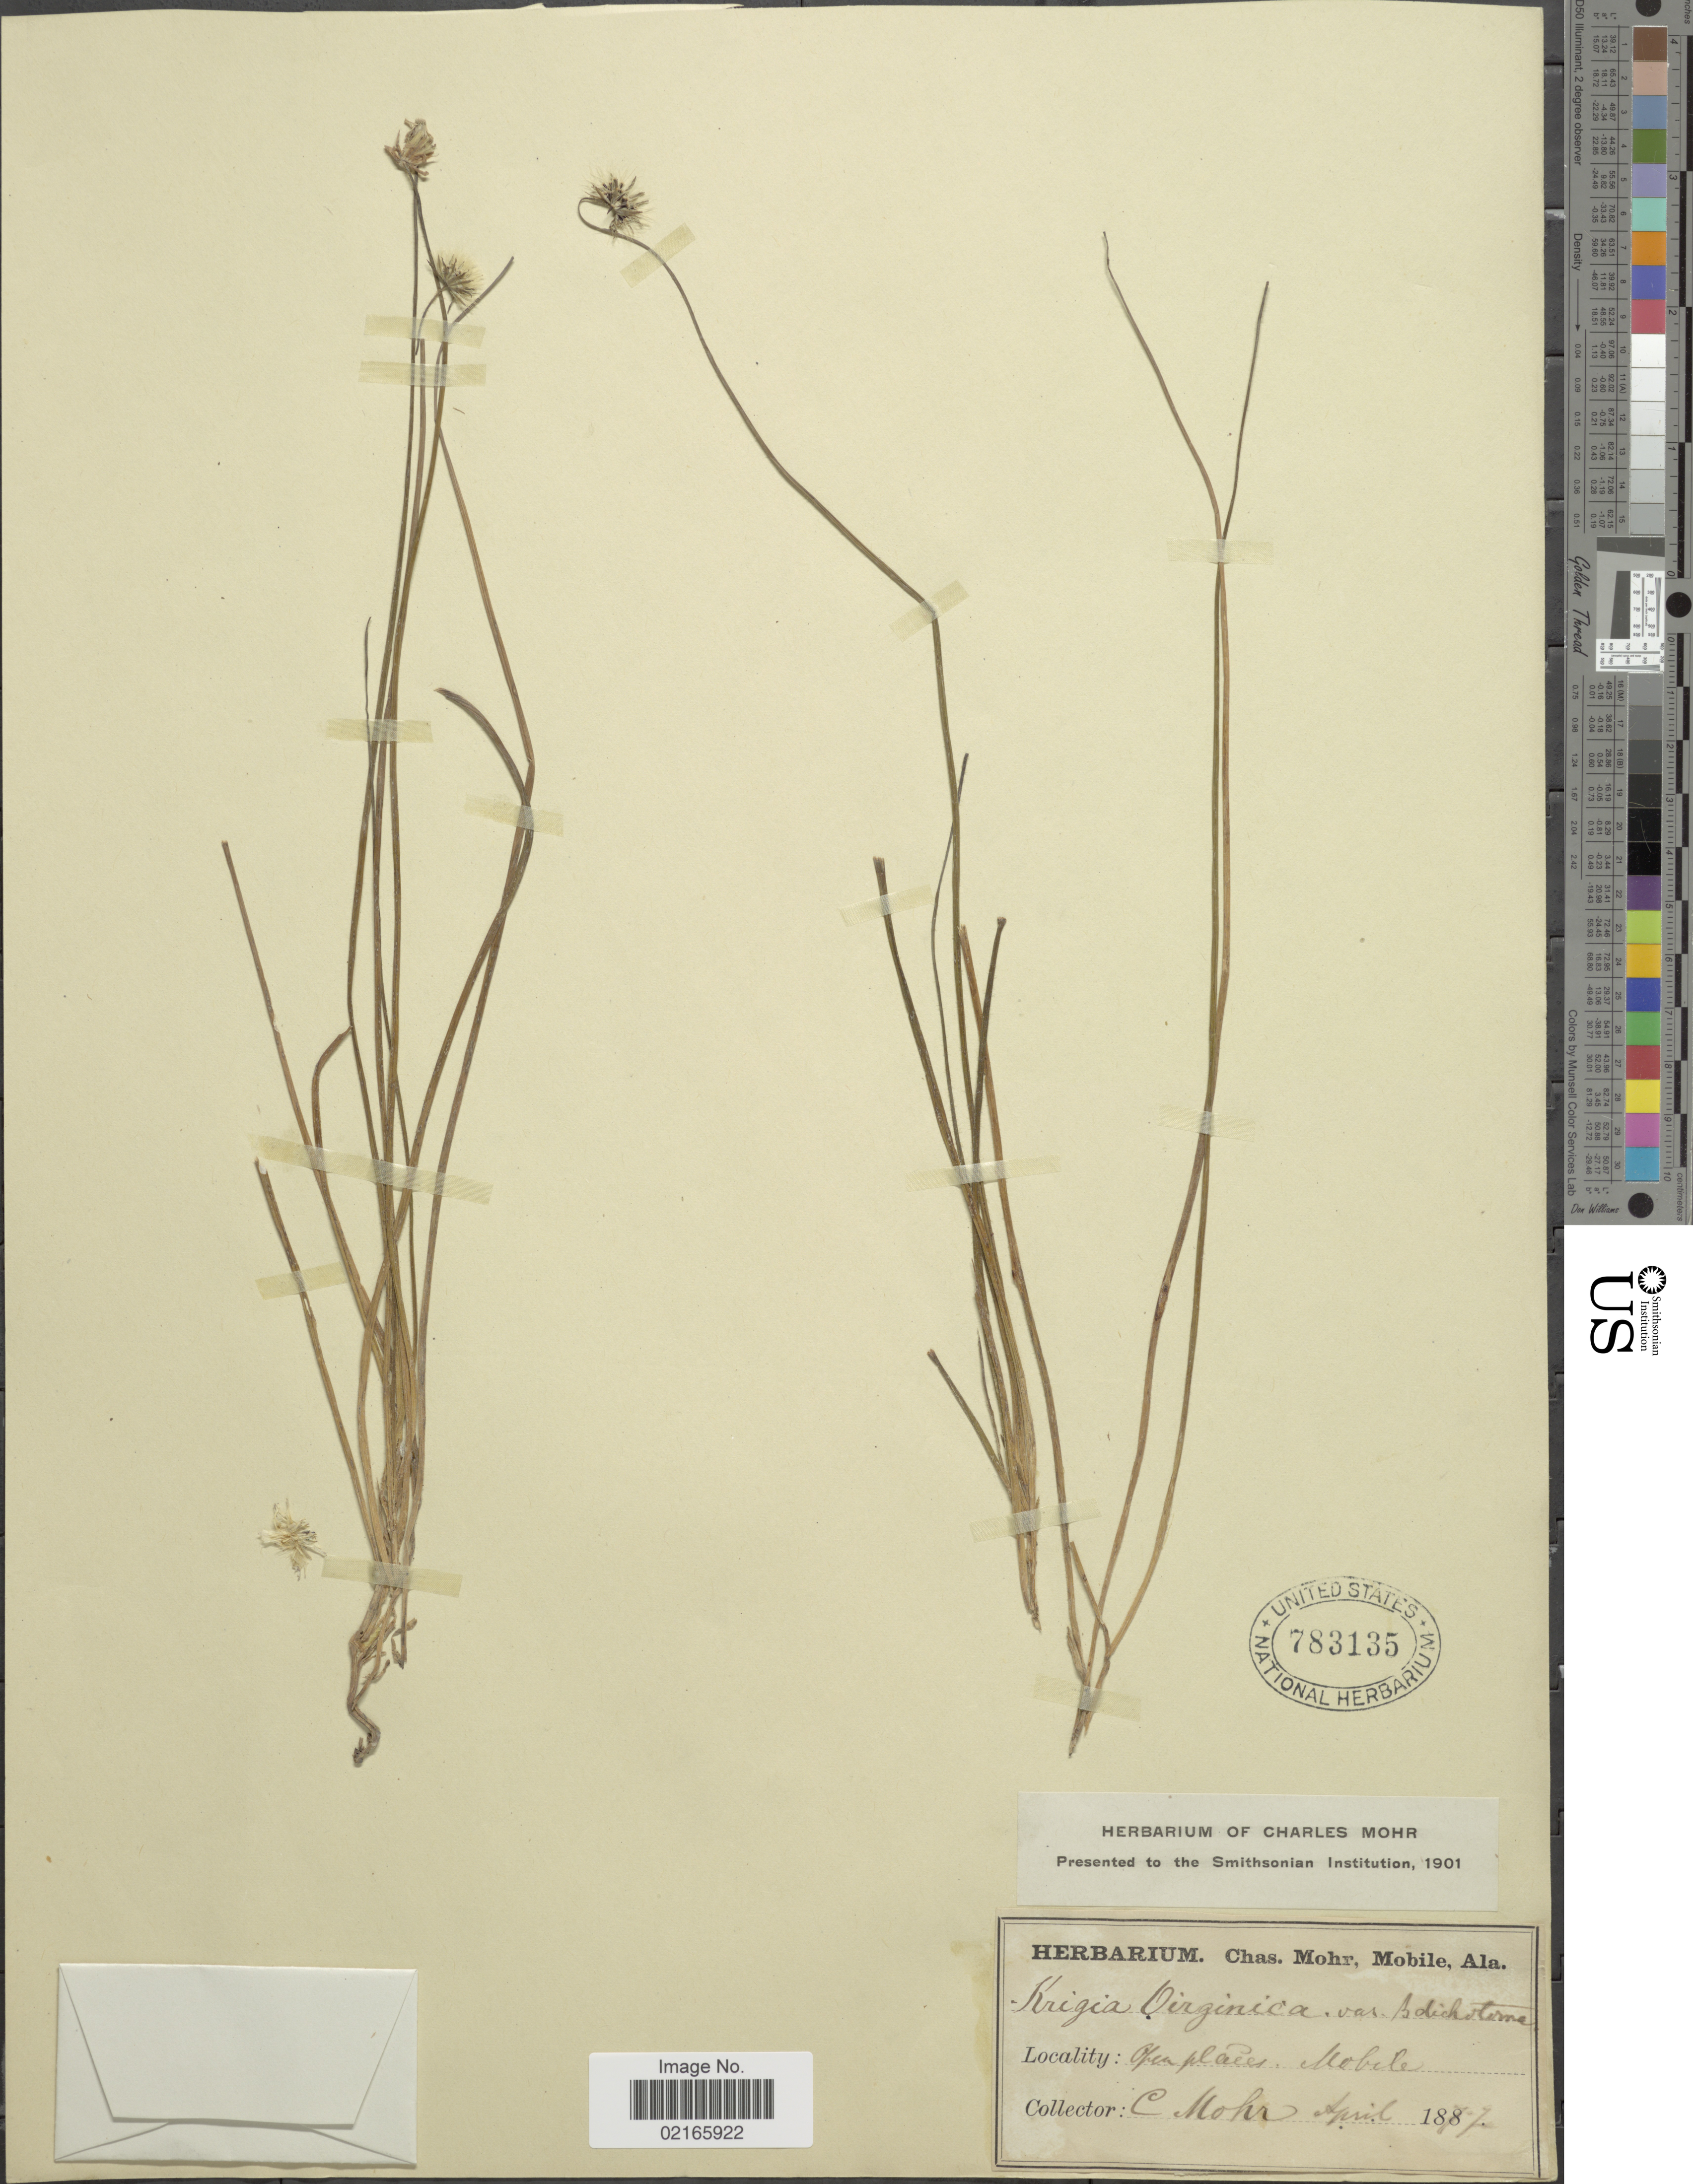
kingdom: Plantae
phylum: Tracheophyta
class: Magnoliopsida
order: Asterales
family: Asteraceae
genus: Krigia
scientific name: Krigia virginica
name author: (L.) Willd.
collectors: C. T. Mohr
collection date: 1877-04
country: United States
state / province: Alabama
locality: Open places, Mobile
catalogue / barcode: US 783135